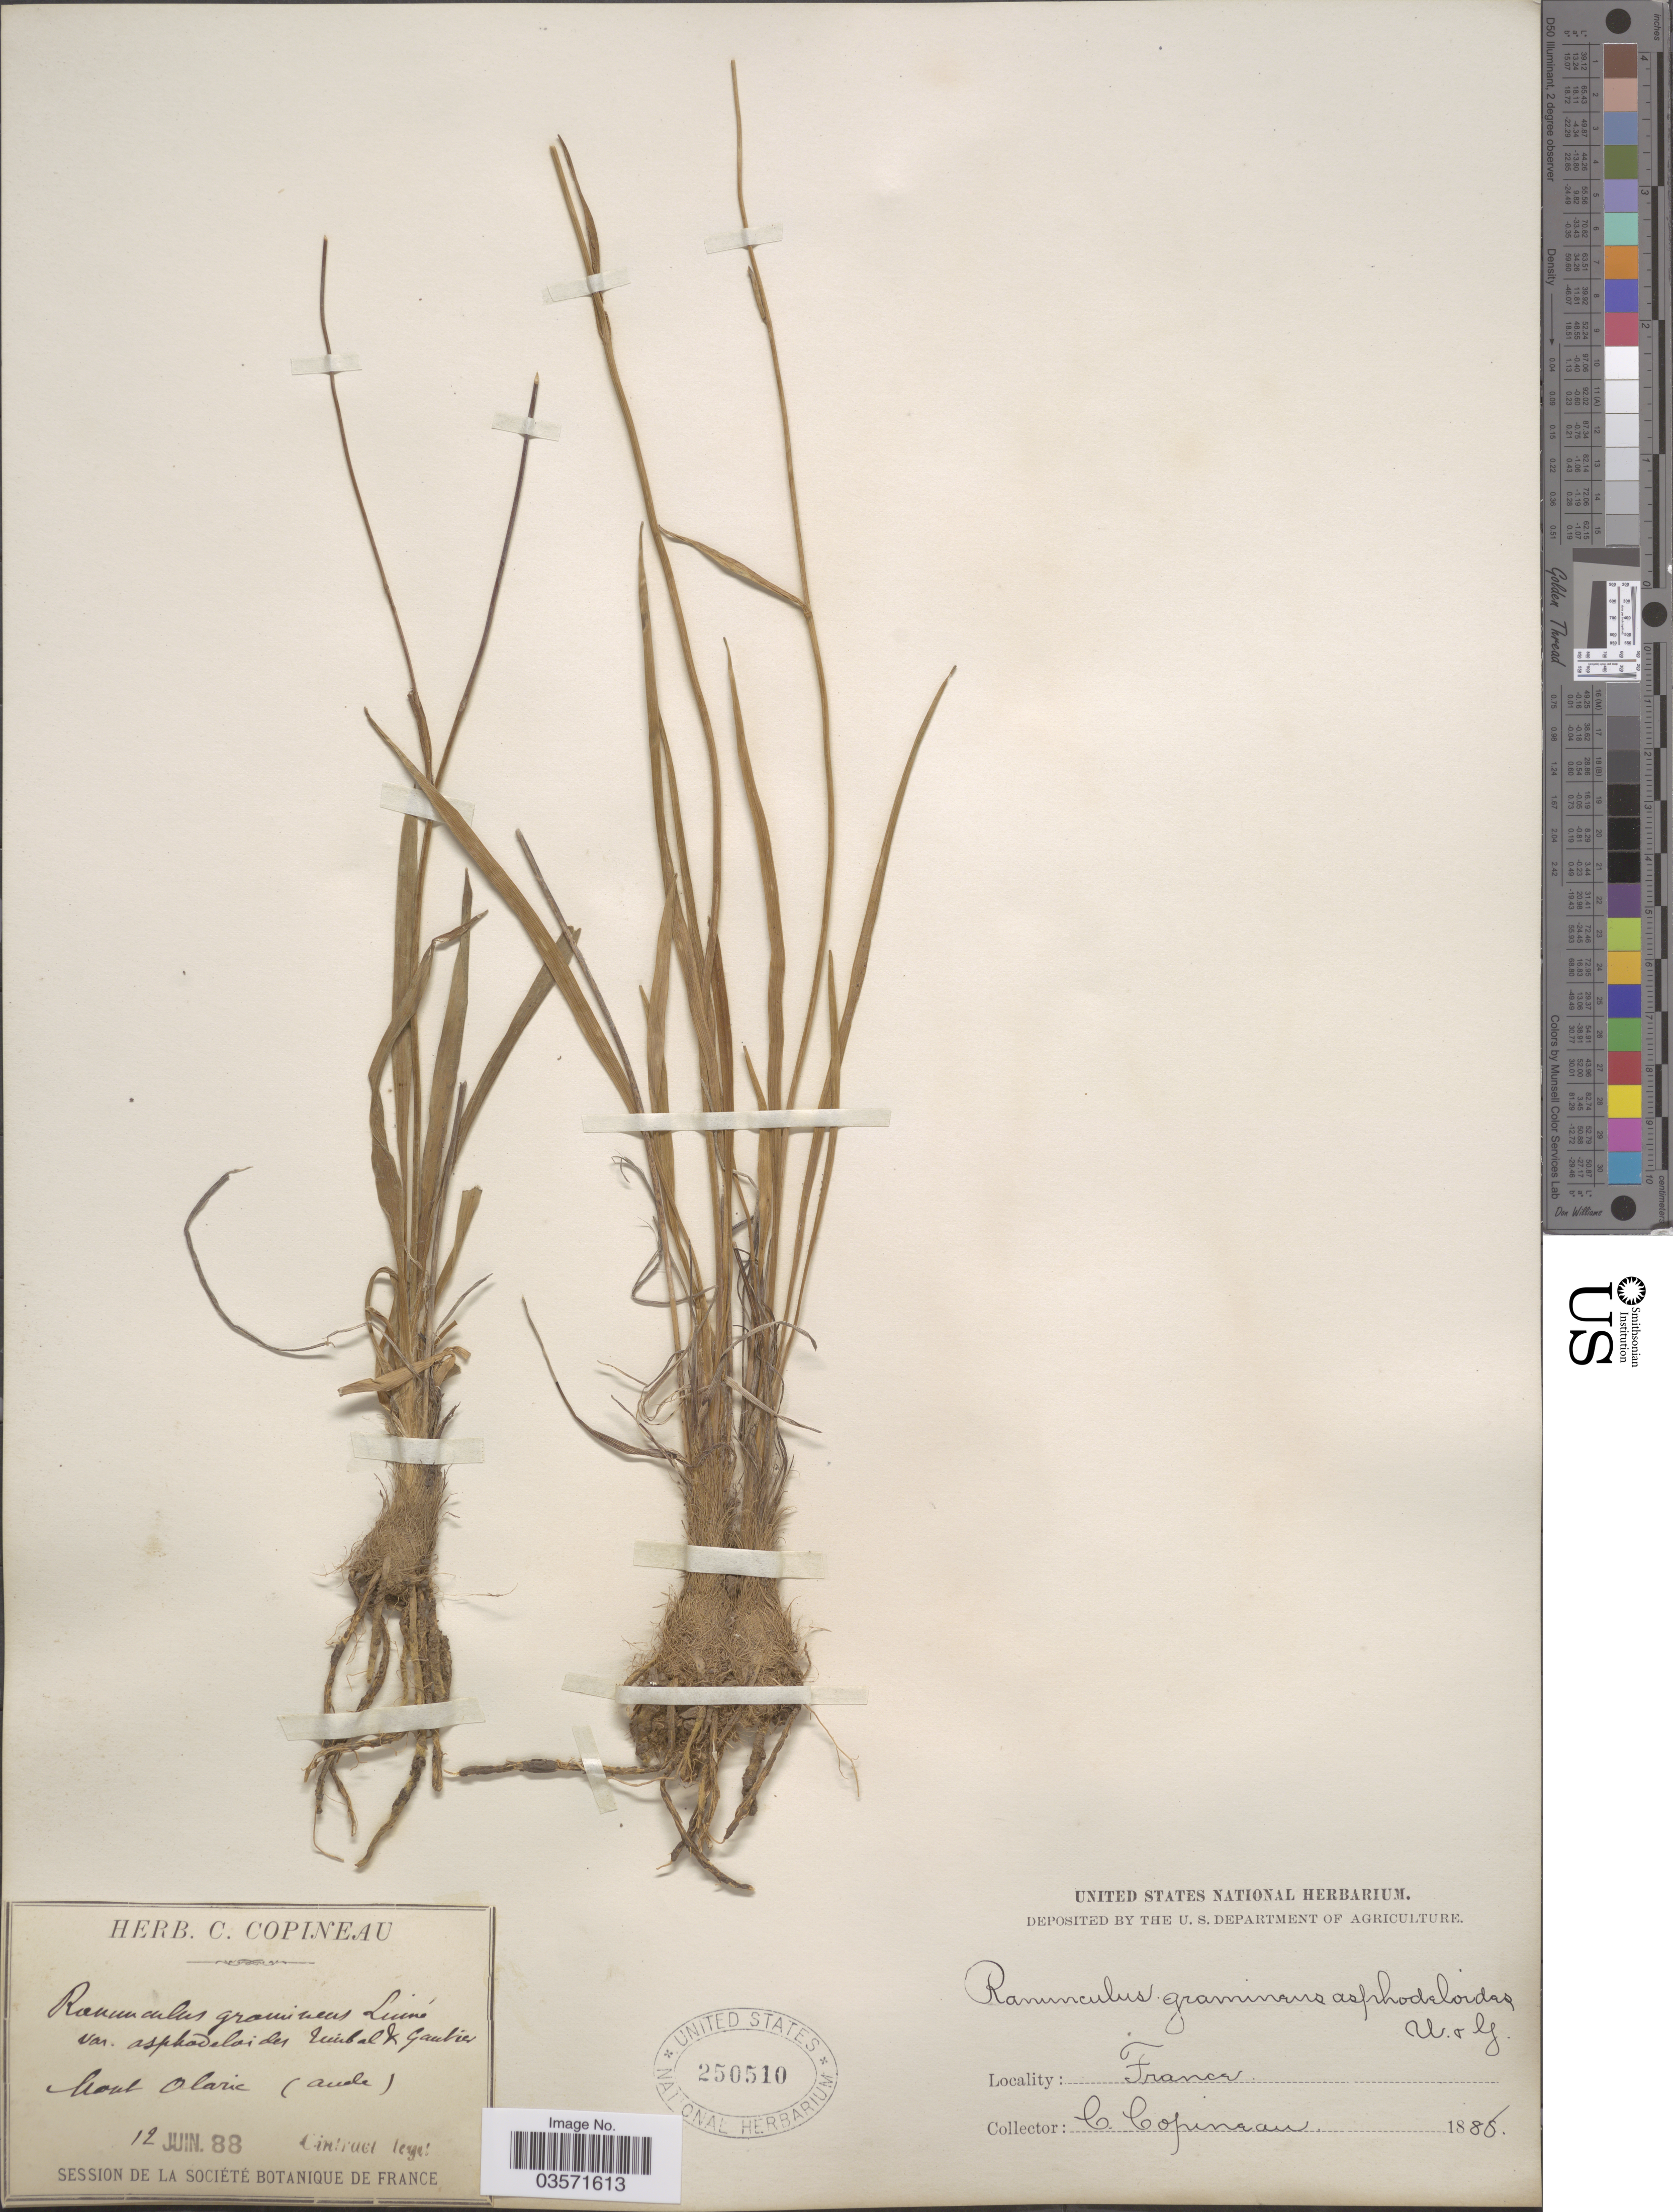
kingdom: Plantae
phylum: Tracheophyta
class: Magnoliopsida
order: Ranunculales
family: Ranunculaceae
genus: Ranunculus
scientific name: Ranunculus gramineus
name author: L.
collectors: Cintract, -- & C. Copineau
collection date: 1888-06-12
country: France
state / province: Occitanie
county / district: Aude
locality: Mont Alaric (Aude).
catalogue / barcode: US 250510